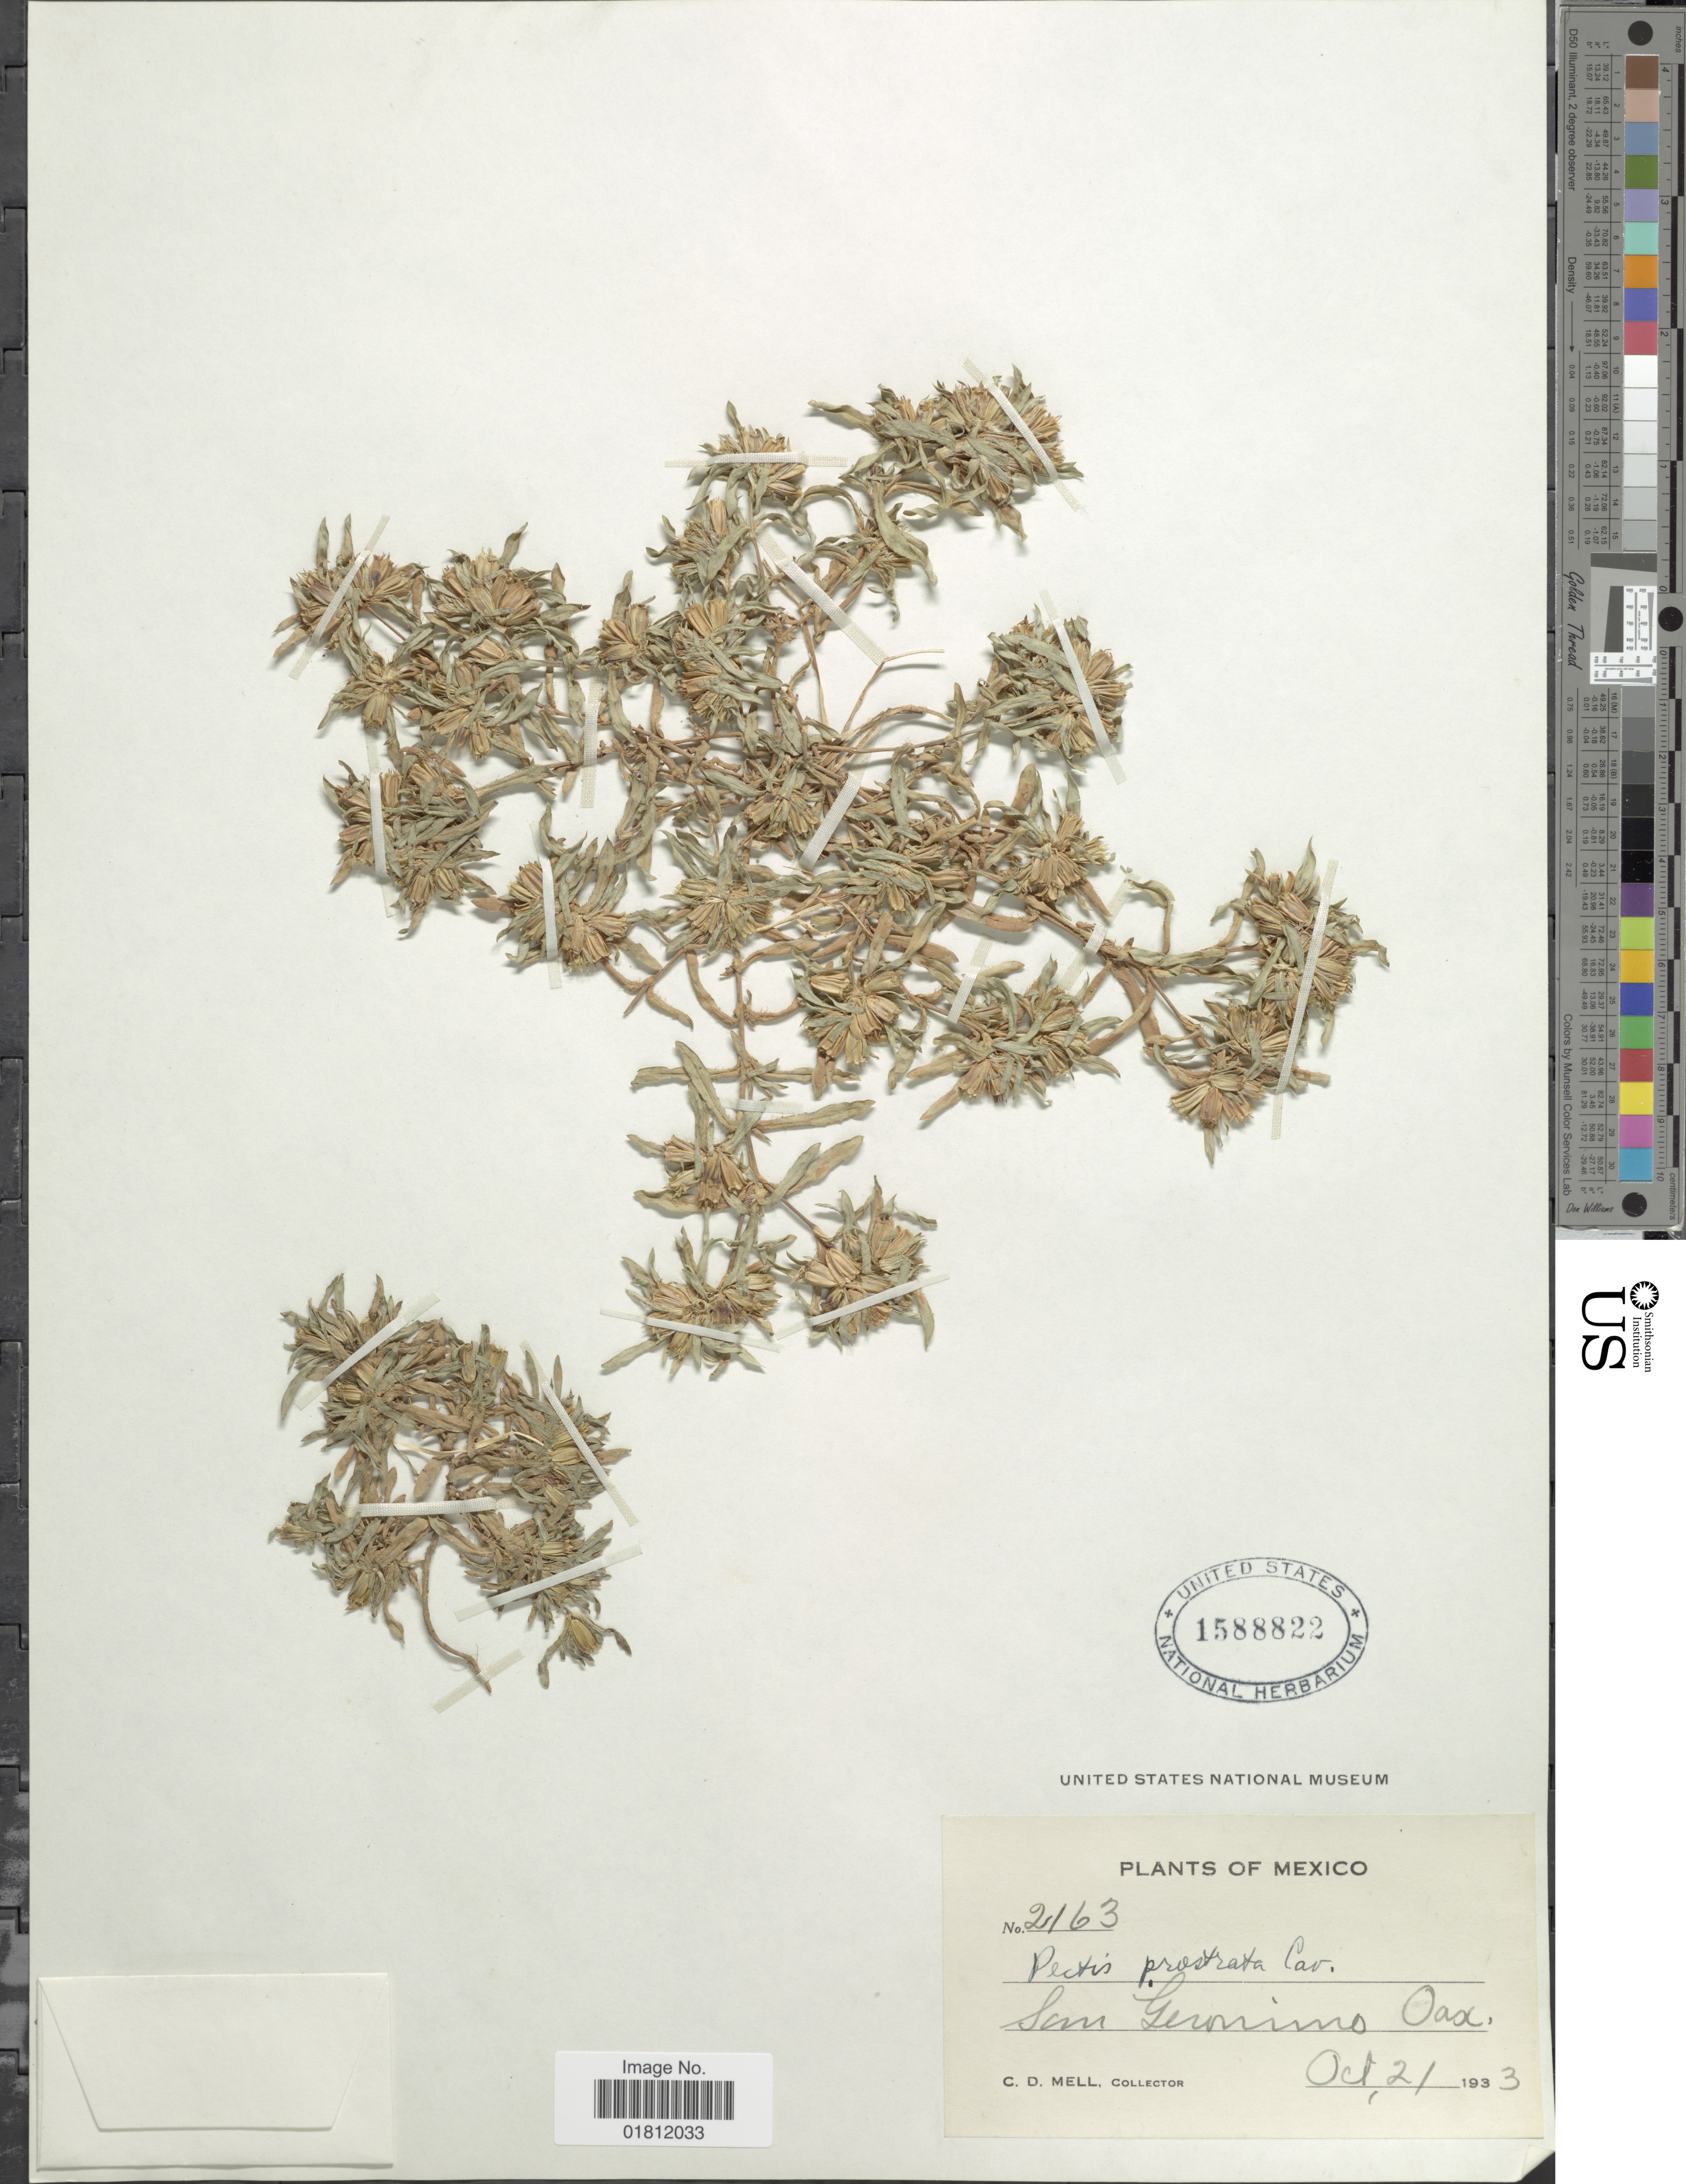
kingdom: Plantae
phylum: Tracheophyta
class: Magnoliopsida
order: Asterales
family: Asteraceae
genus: Pectis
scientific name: Pectis prostrata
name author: Cav.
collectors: C. D. Mell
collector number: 2163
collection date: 1933-10-21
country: Mexico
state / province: Oaxaca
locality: San Geronimo Oax.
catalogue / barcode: US 1588822